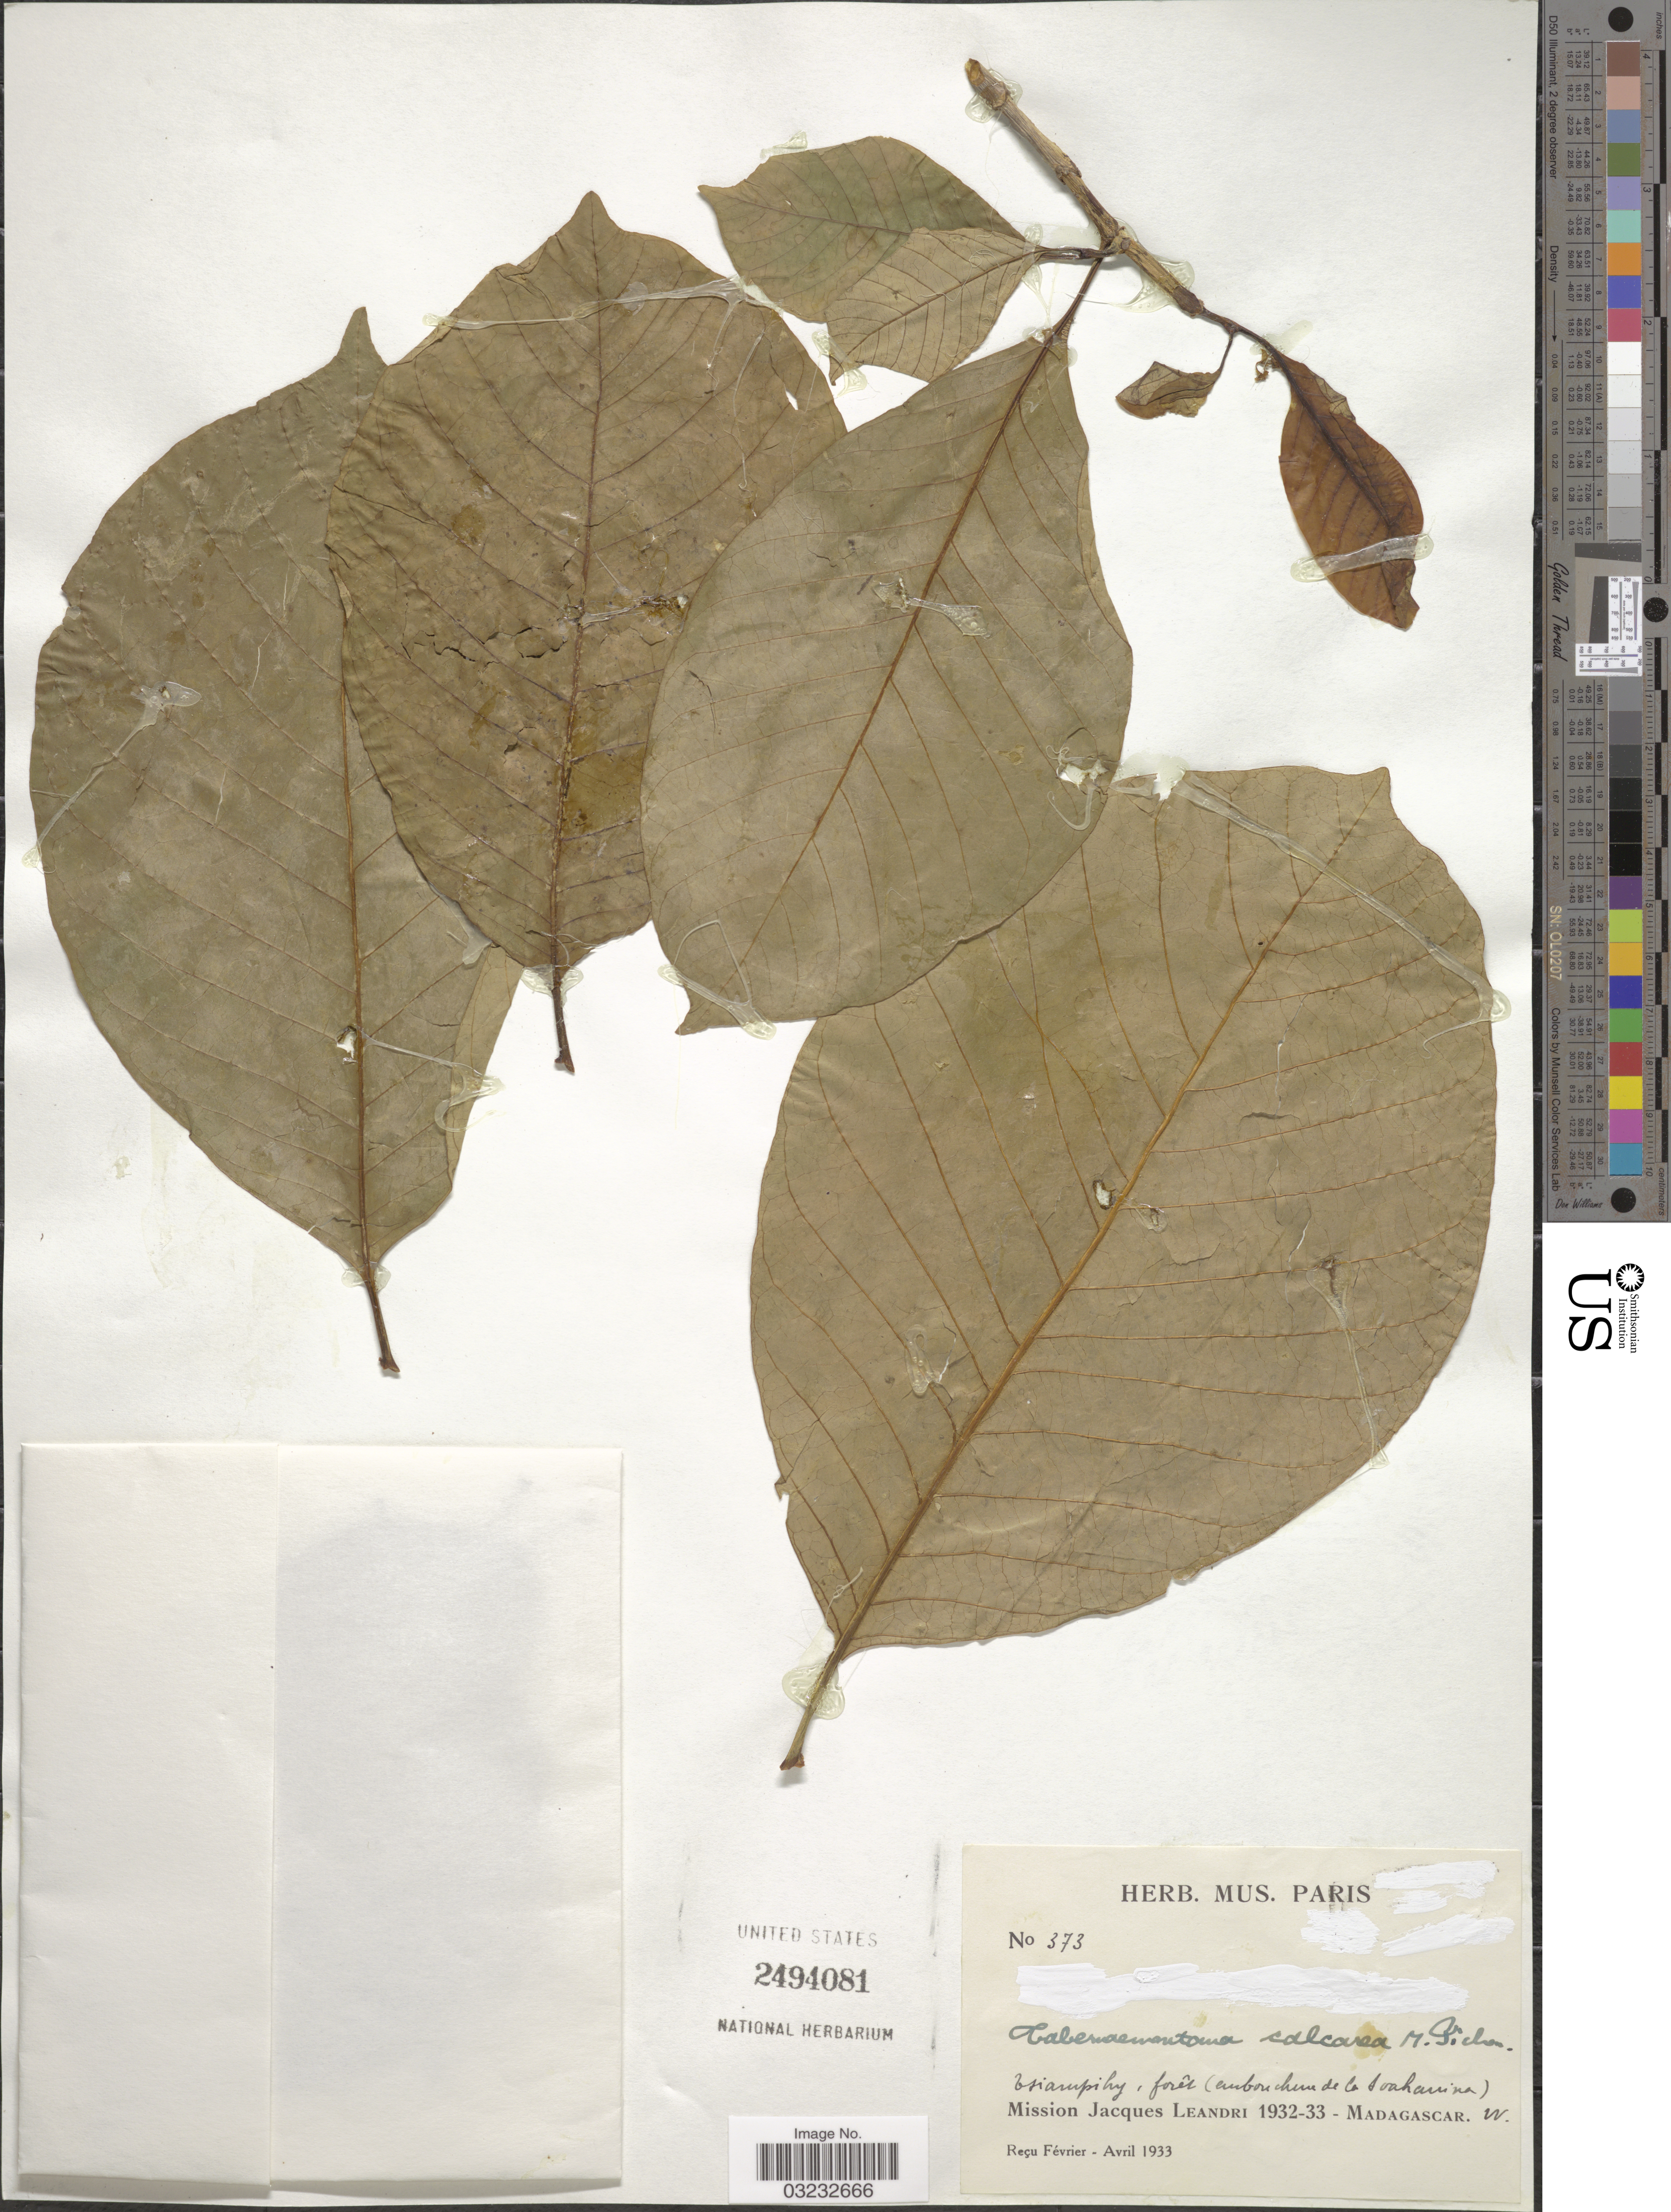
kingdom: Plantae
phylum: Tracheophyta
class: Magnoliopsida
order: Gentianales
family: Apocynaceae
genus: Tabernaemontana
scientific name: Tabernaemontana calcarea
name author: Pichon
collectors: J. Leandri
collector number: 373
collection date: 1932/1933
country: Madagascar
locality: Tsiampihy, forêt (anbon cherie de la Soaharina) W.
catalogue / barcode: US 2494081